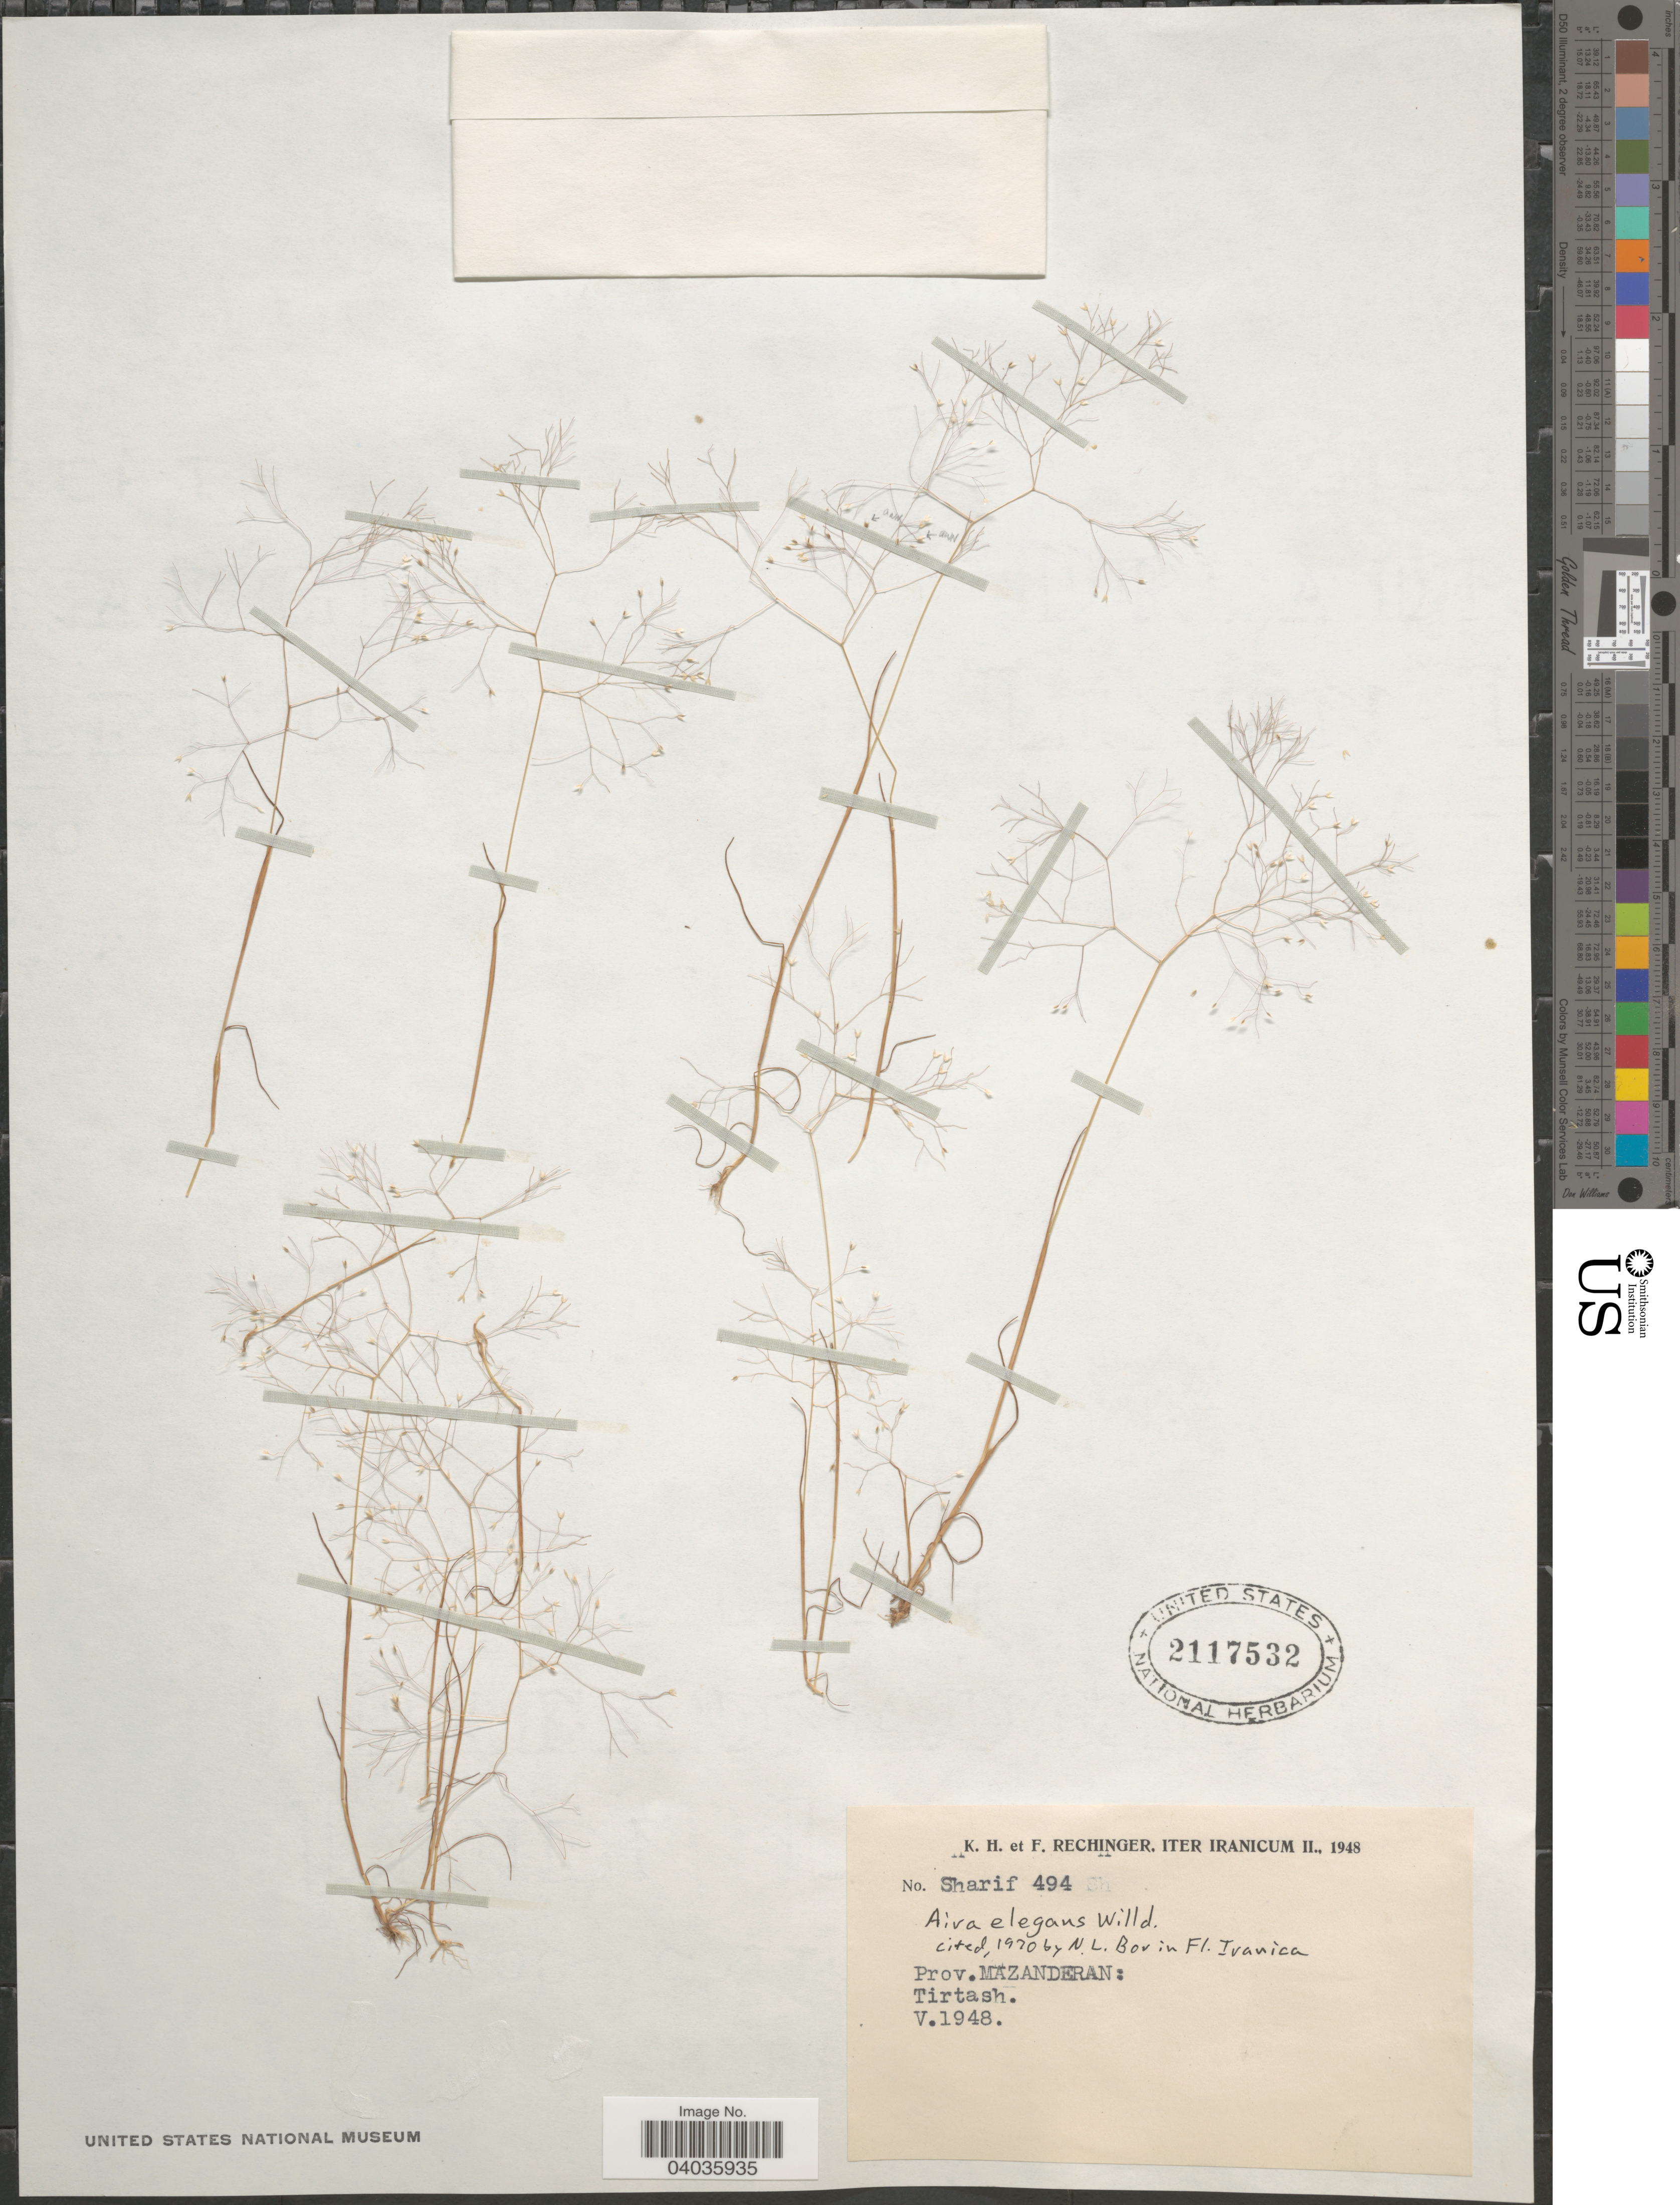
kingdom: Plantae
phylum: Tracheophyta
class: Liliopsida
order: Poales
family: Poaceae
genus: Aira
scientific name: Aira elegans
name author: L.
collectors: K. H. Rechinger & F. Rechinger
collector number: Sharif 494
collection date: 1948-05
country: Iran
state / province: Mazandaran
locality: Iter Iranicum II. Prov. Mazanderan: Tirtash.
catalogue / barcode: US 2117532